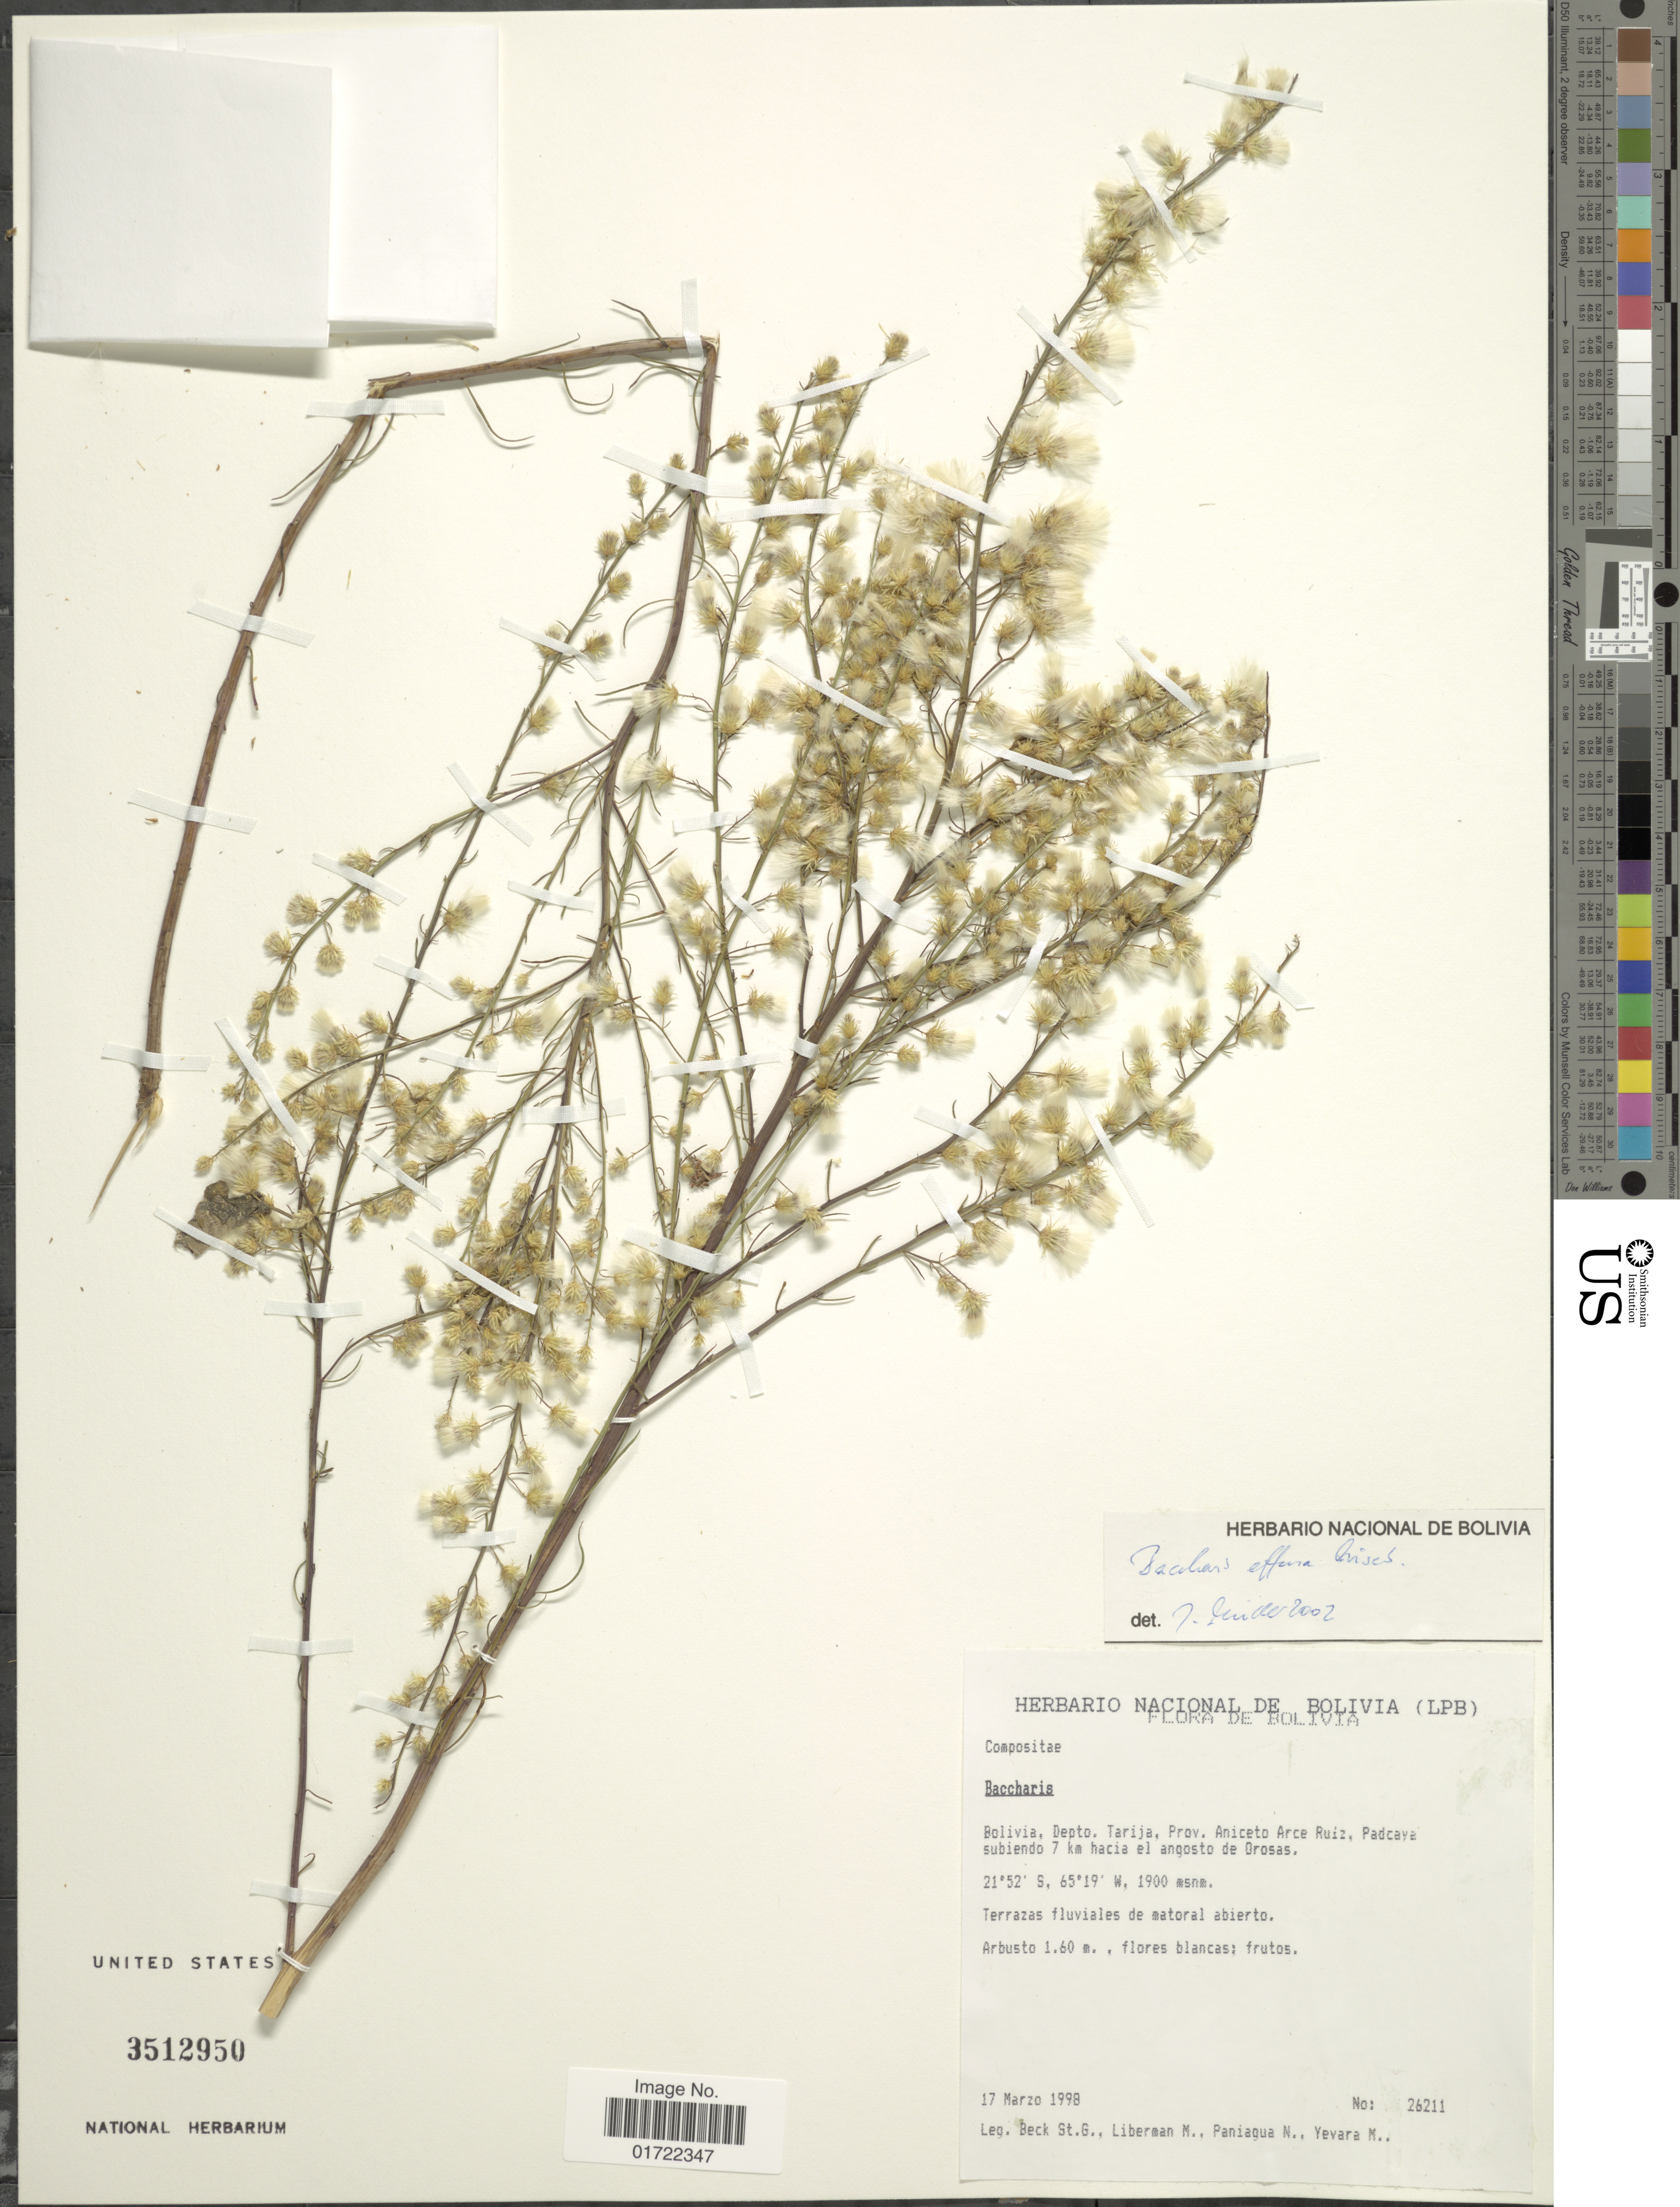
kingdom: Plantae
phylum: Tracheophyta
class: Magnoliopsida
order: Asterales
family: Asteraceae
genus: Baccharis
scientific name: Baccharis effusa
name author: Griseb.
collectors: S. G. Beck, M. Liberman, N. Paniagua & M. Yevara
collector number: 26211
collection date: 1998-03-17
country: Bolivia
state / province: Tarija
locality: Prov. Aniceto Arce Ruiz, Padcaya subiendo 7 km hacia el angosto de Orosas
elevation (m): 1900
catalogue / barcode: US 3512950